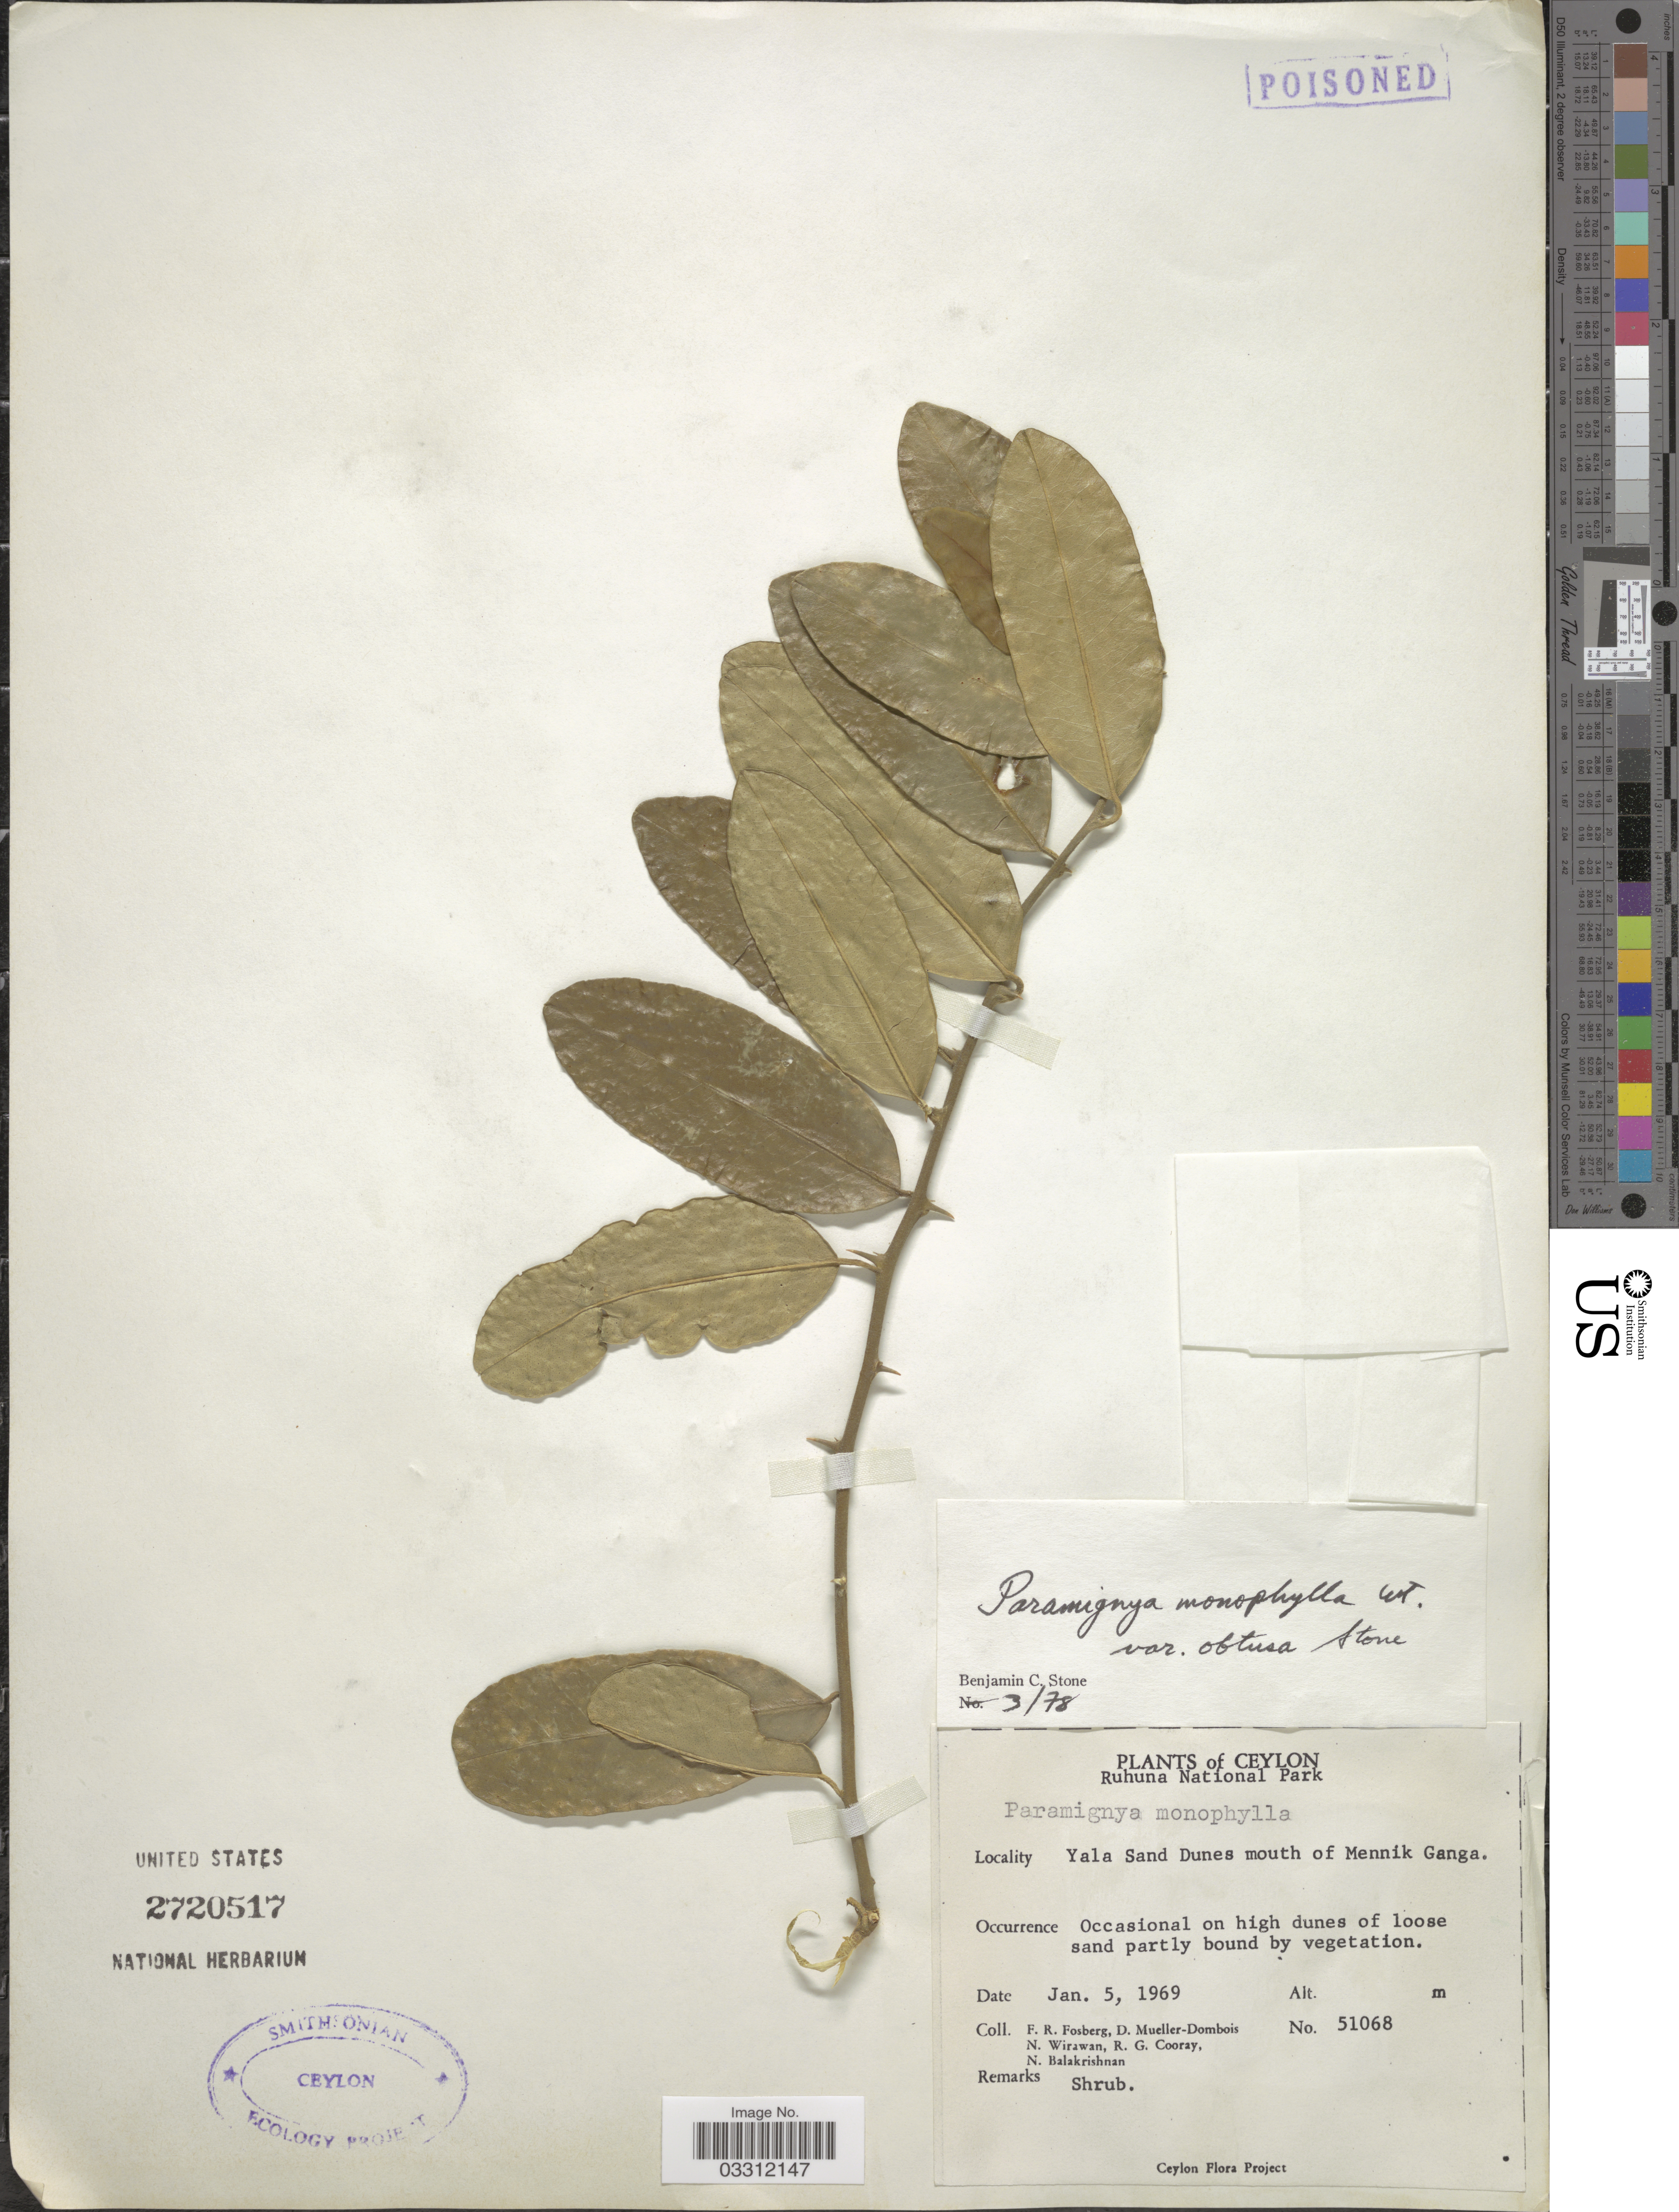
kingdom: Plantae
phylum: Tracheophyta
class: Magnoliopsida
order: Sapindales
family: Rutaceae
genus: Paramignya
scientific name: Paramignya monophylla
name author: Wight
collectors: F. R. Fosberg, D. Mueller-Dombois, N. Wirawan, R. Cooray & N. Balakrishnan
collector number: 51068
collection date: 1969-01-05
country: Sri Lanka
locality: Ceylon, Rahuna National Park, Yala Sand Dunes mouth of Mennik Ganga.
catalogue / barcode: US 2720517